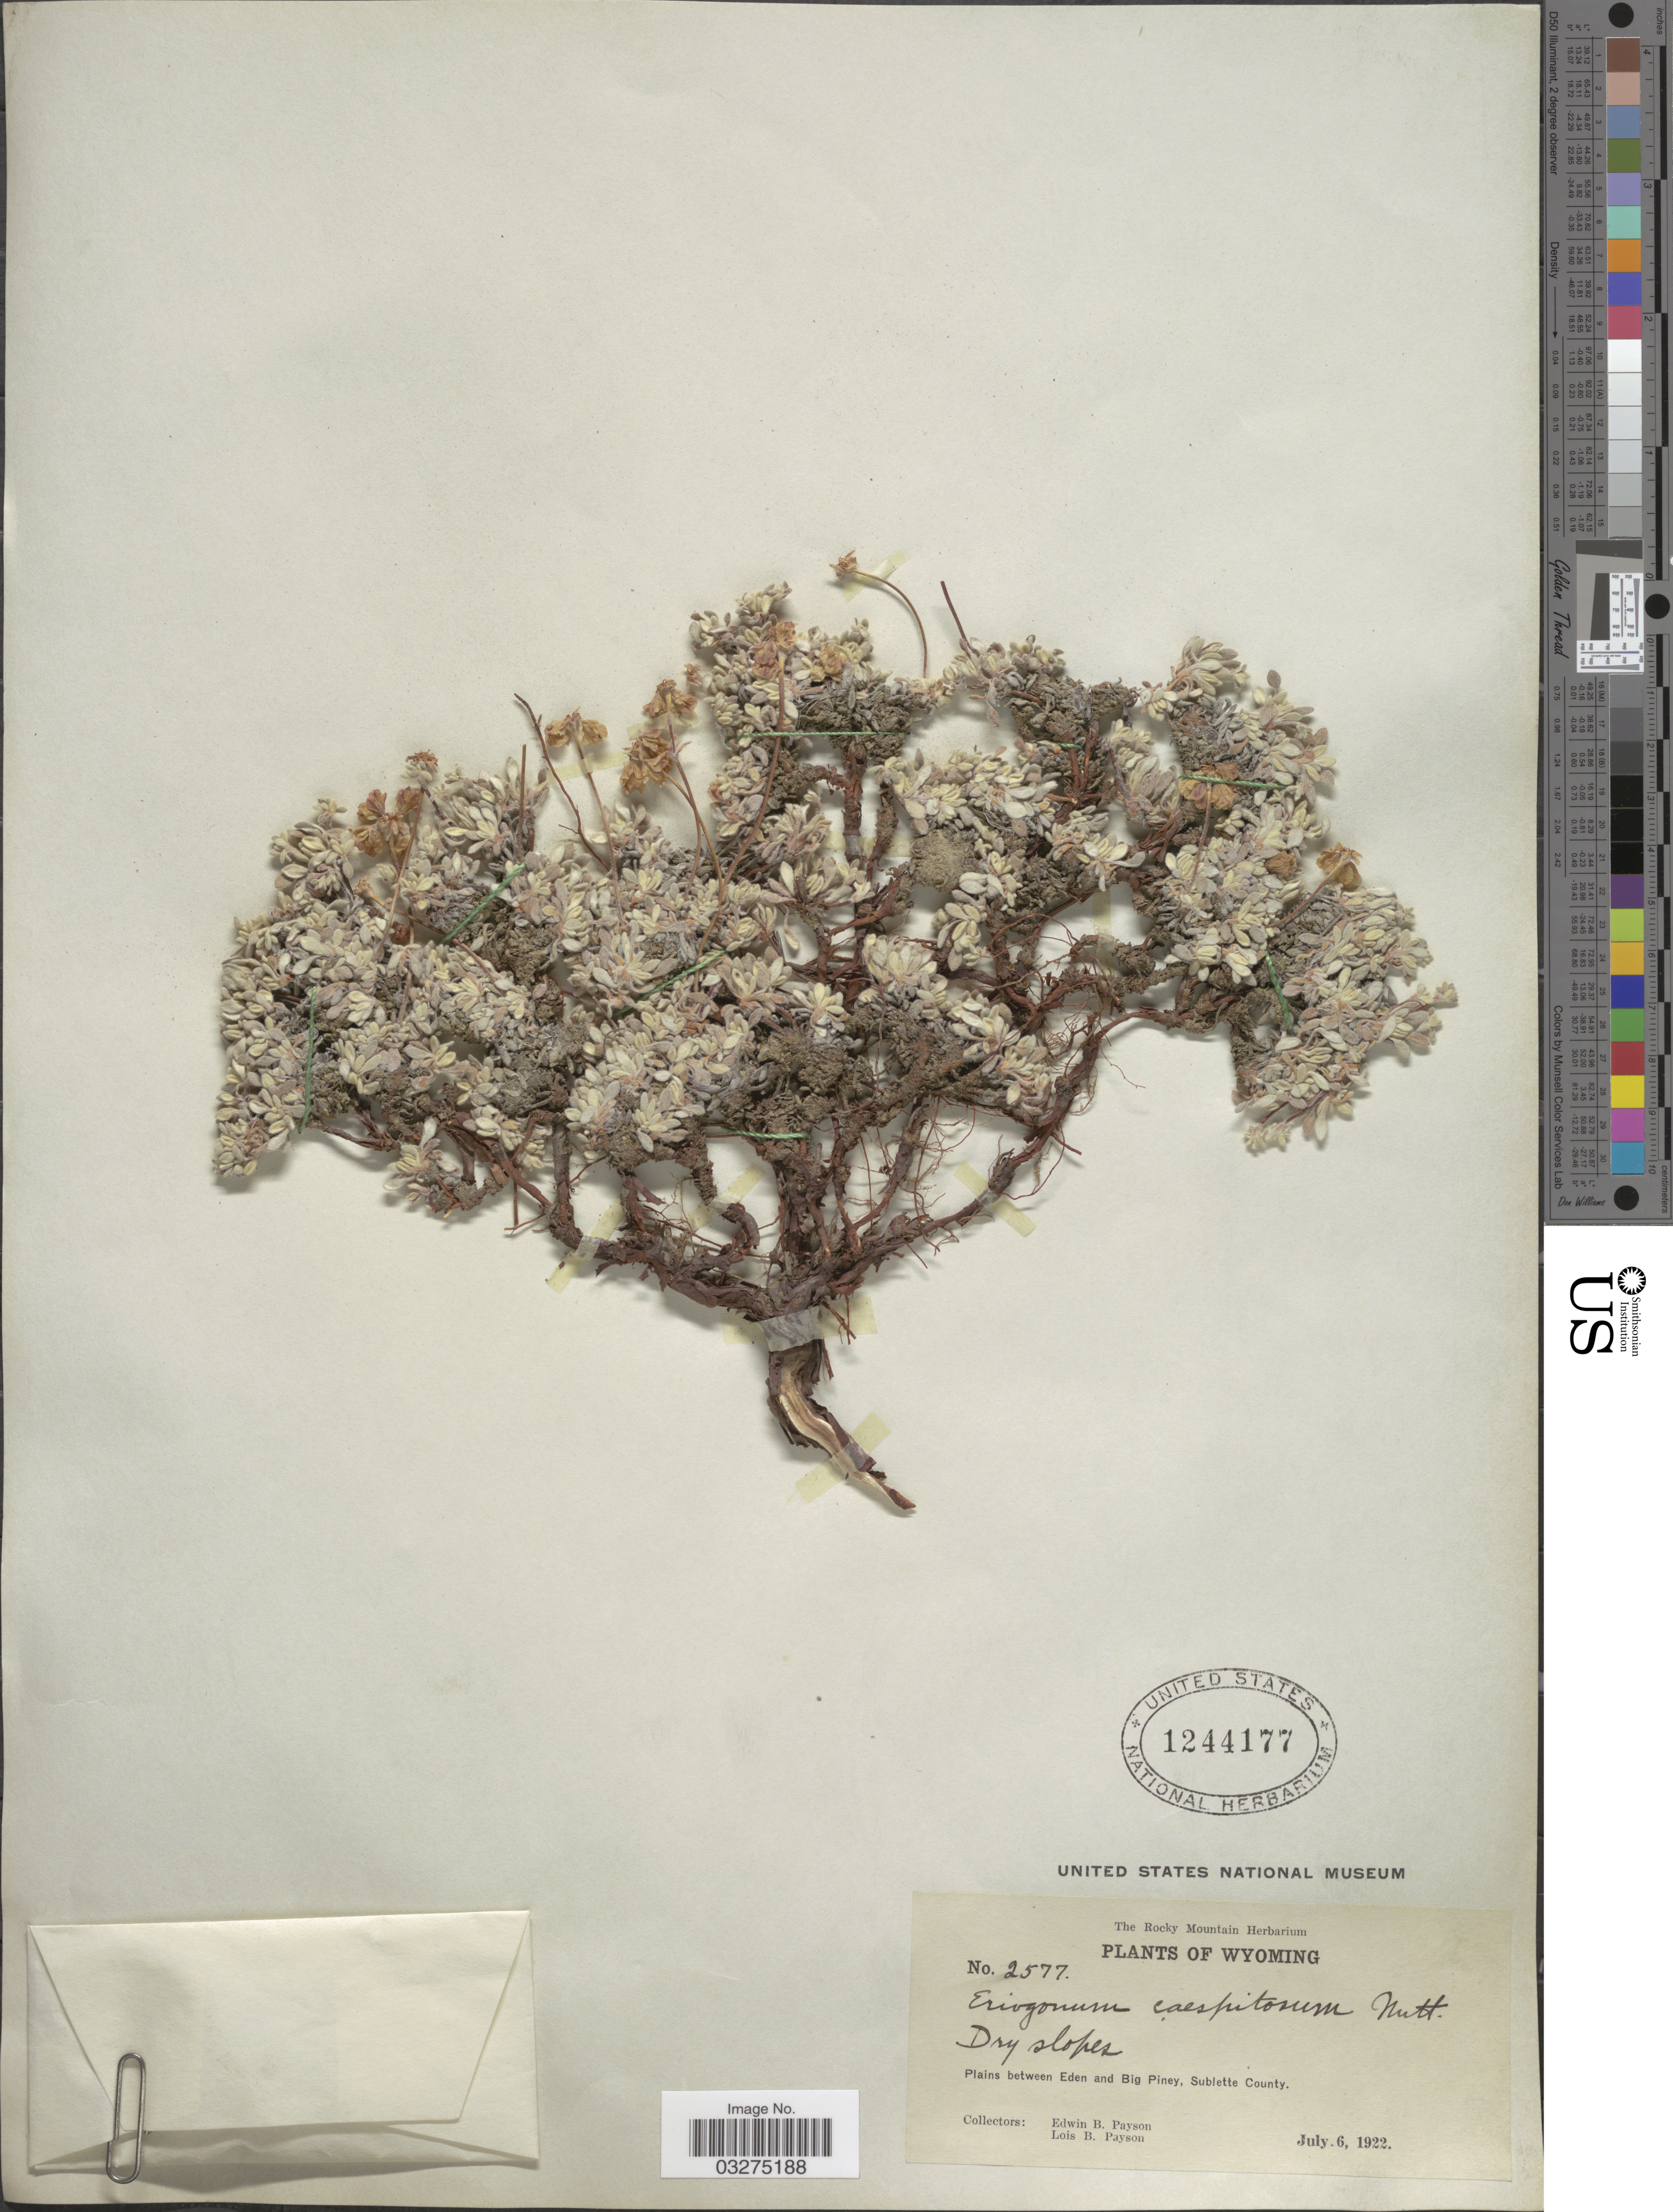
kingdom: Plantae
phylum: Tracheophyta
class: Magnoliopsida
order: Caryophyllales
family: Polygonaceae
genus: Eriogonum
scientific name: Eriogonum caespitosum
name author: Nutt.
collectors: E. B. Payson & L. Payson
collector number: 2577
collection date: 1922-07-06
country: United States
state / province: Wyoming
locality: Plains between Eden and Big Piney, Sublette County.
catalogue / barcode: US 1244177